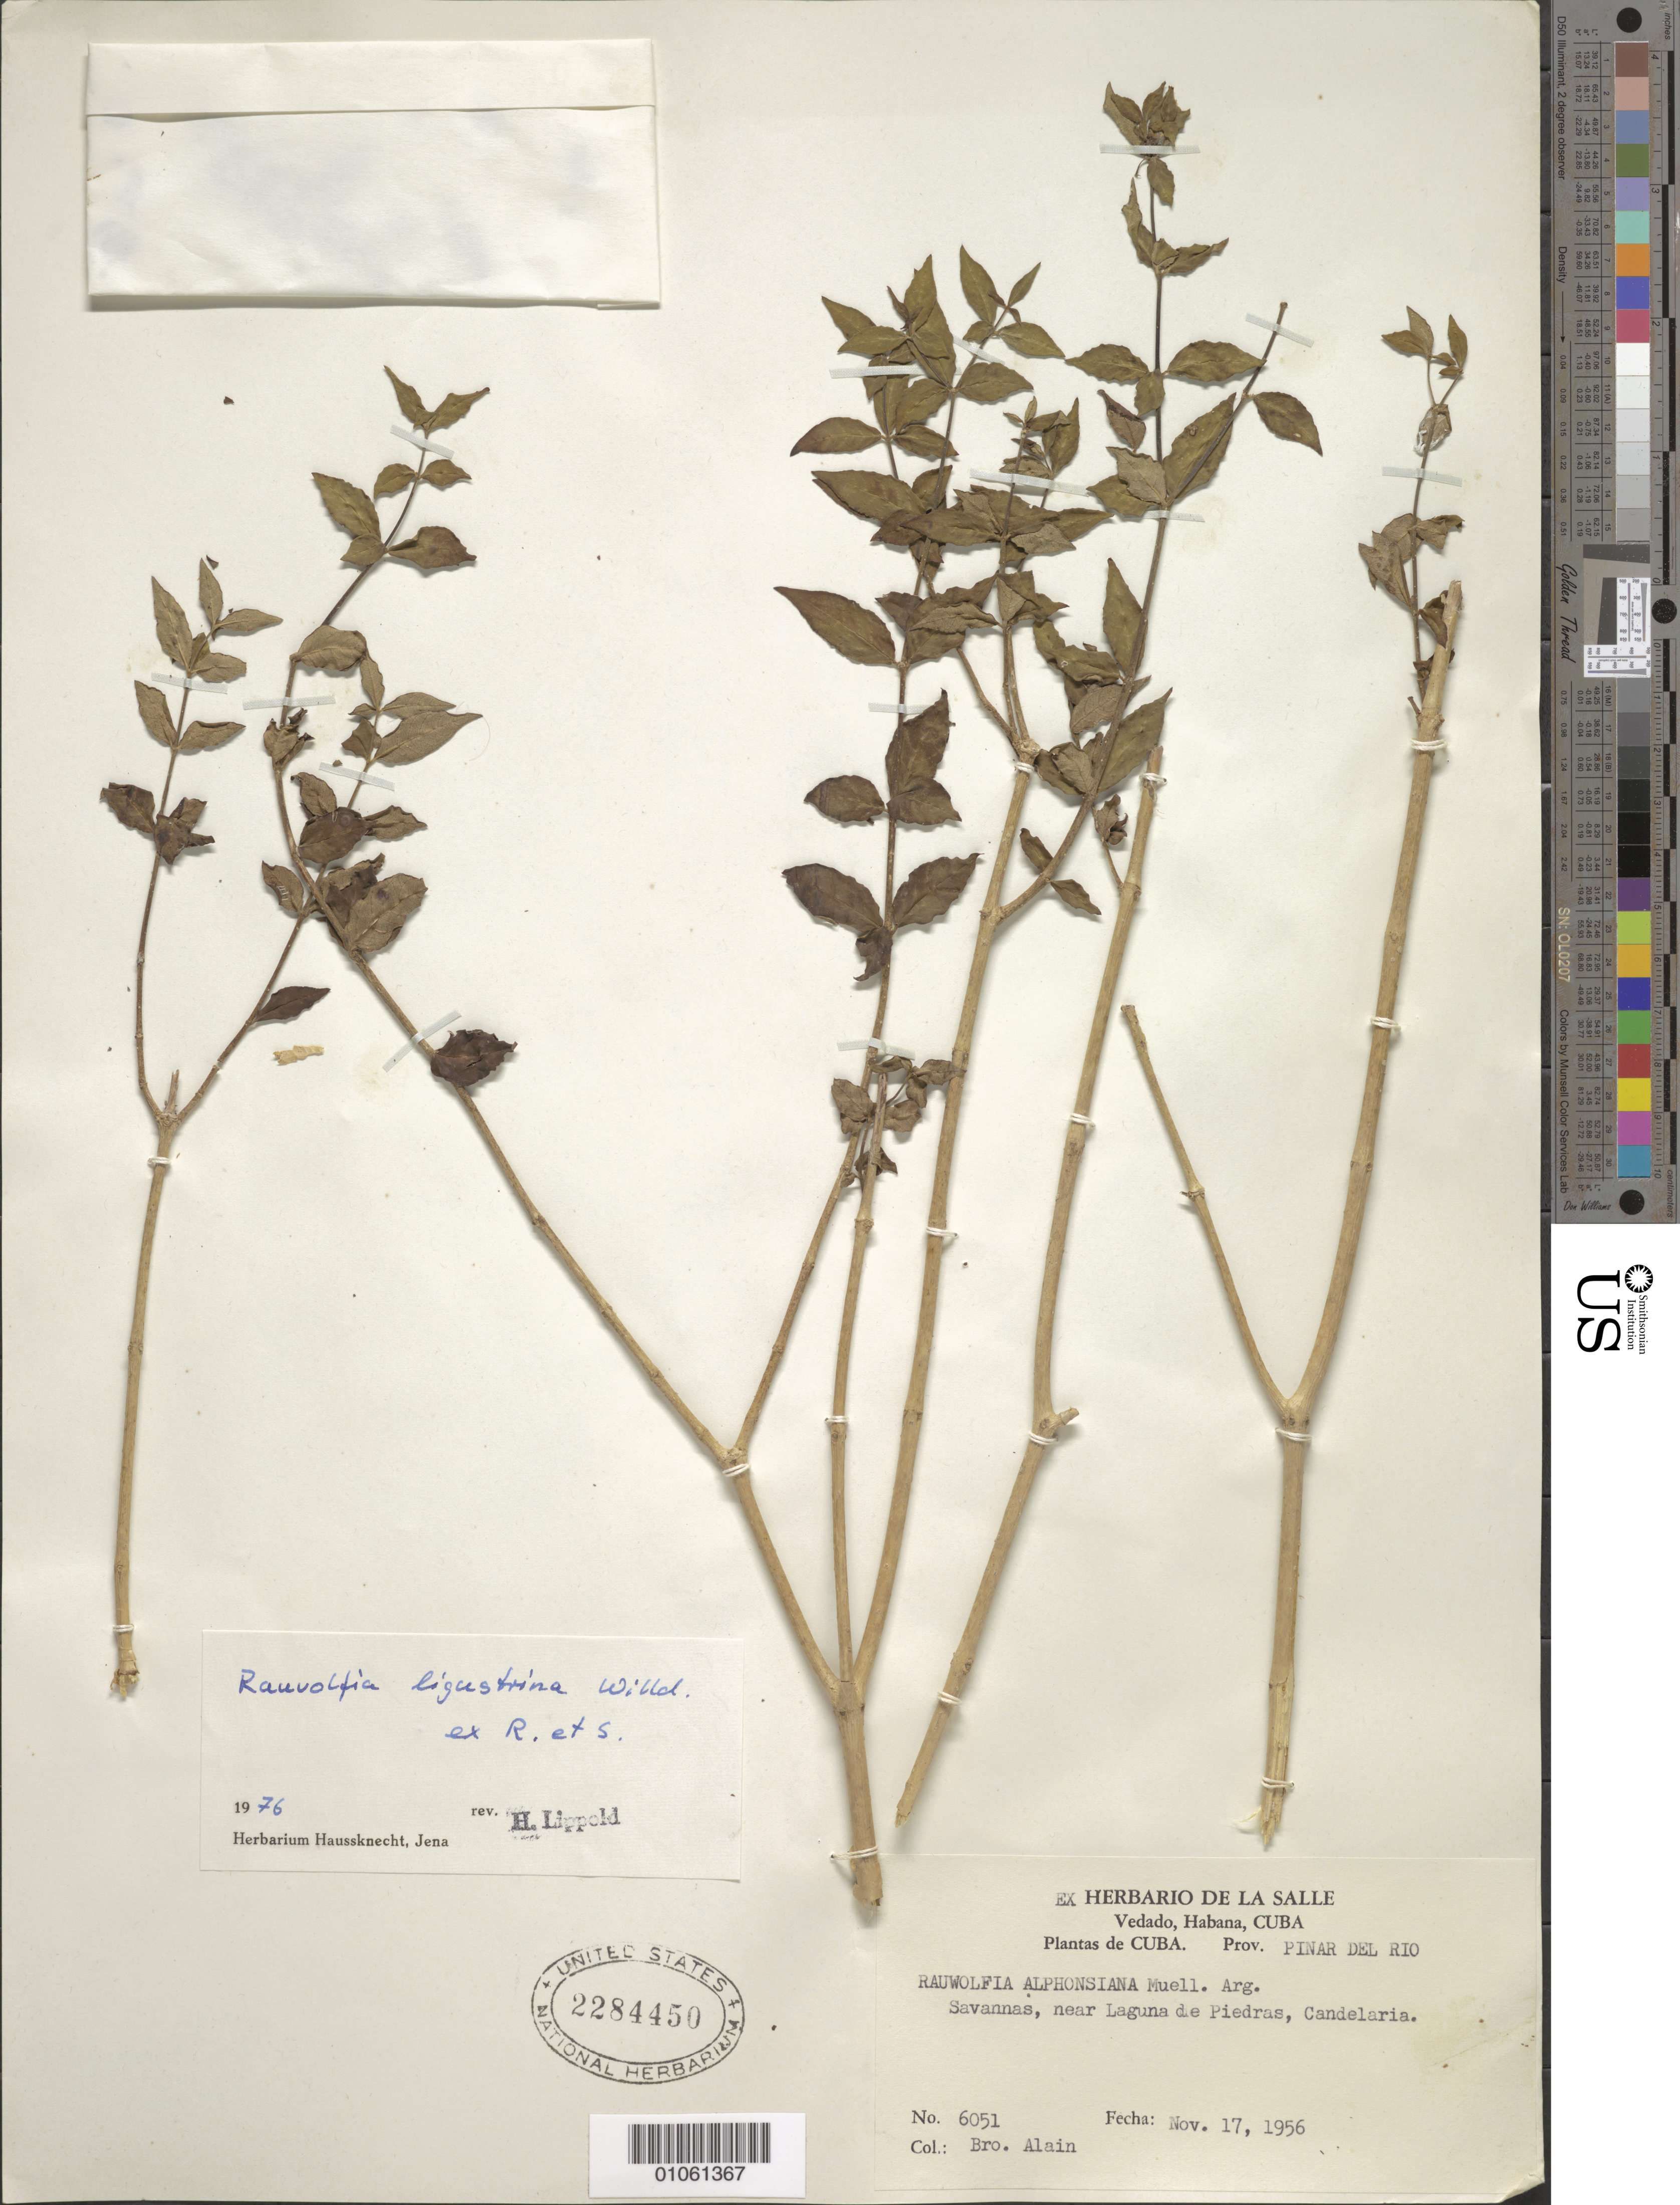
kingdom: Plantae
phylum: Tracheophyta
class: Magnoliopsida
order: Gentianales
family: Apocynaceae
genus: Rauvolfia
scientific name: Rauvolfia ligustrina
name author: Willd. ex Roem. & Schult.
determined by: Lippold, Hans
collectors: A. H. Liogier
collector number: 6051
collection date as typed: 17 Nov 1956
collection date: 1956-11-17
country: Cuba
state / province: Pinar del Río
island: Cuba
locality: Laguna de Piedras, Candelaria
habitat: Savannas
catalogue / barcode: US 2284450